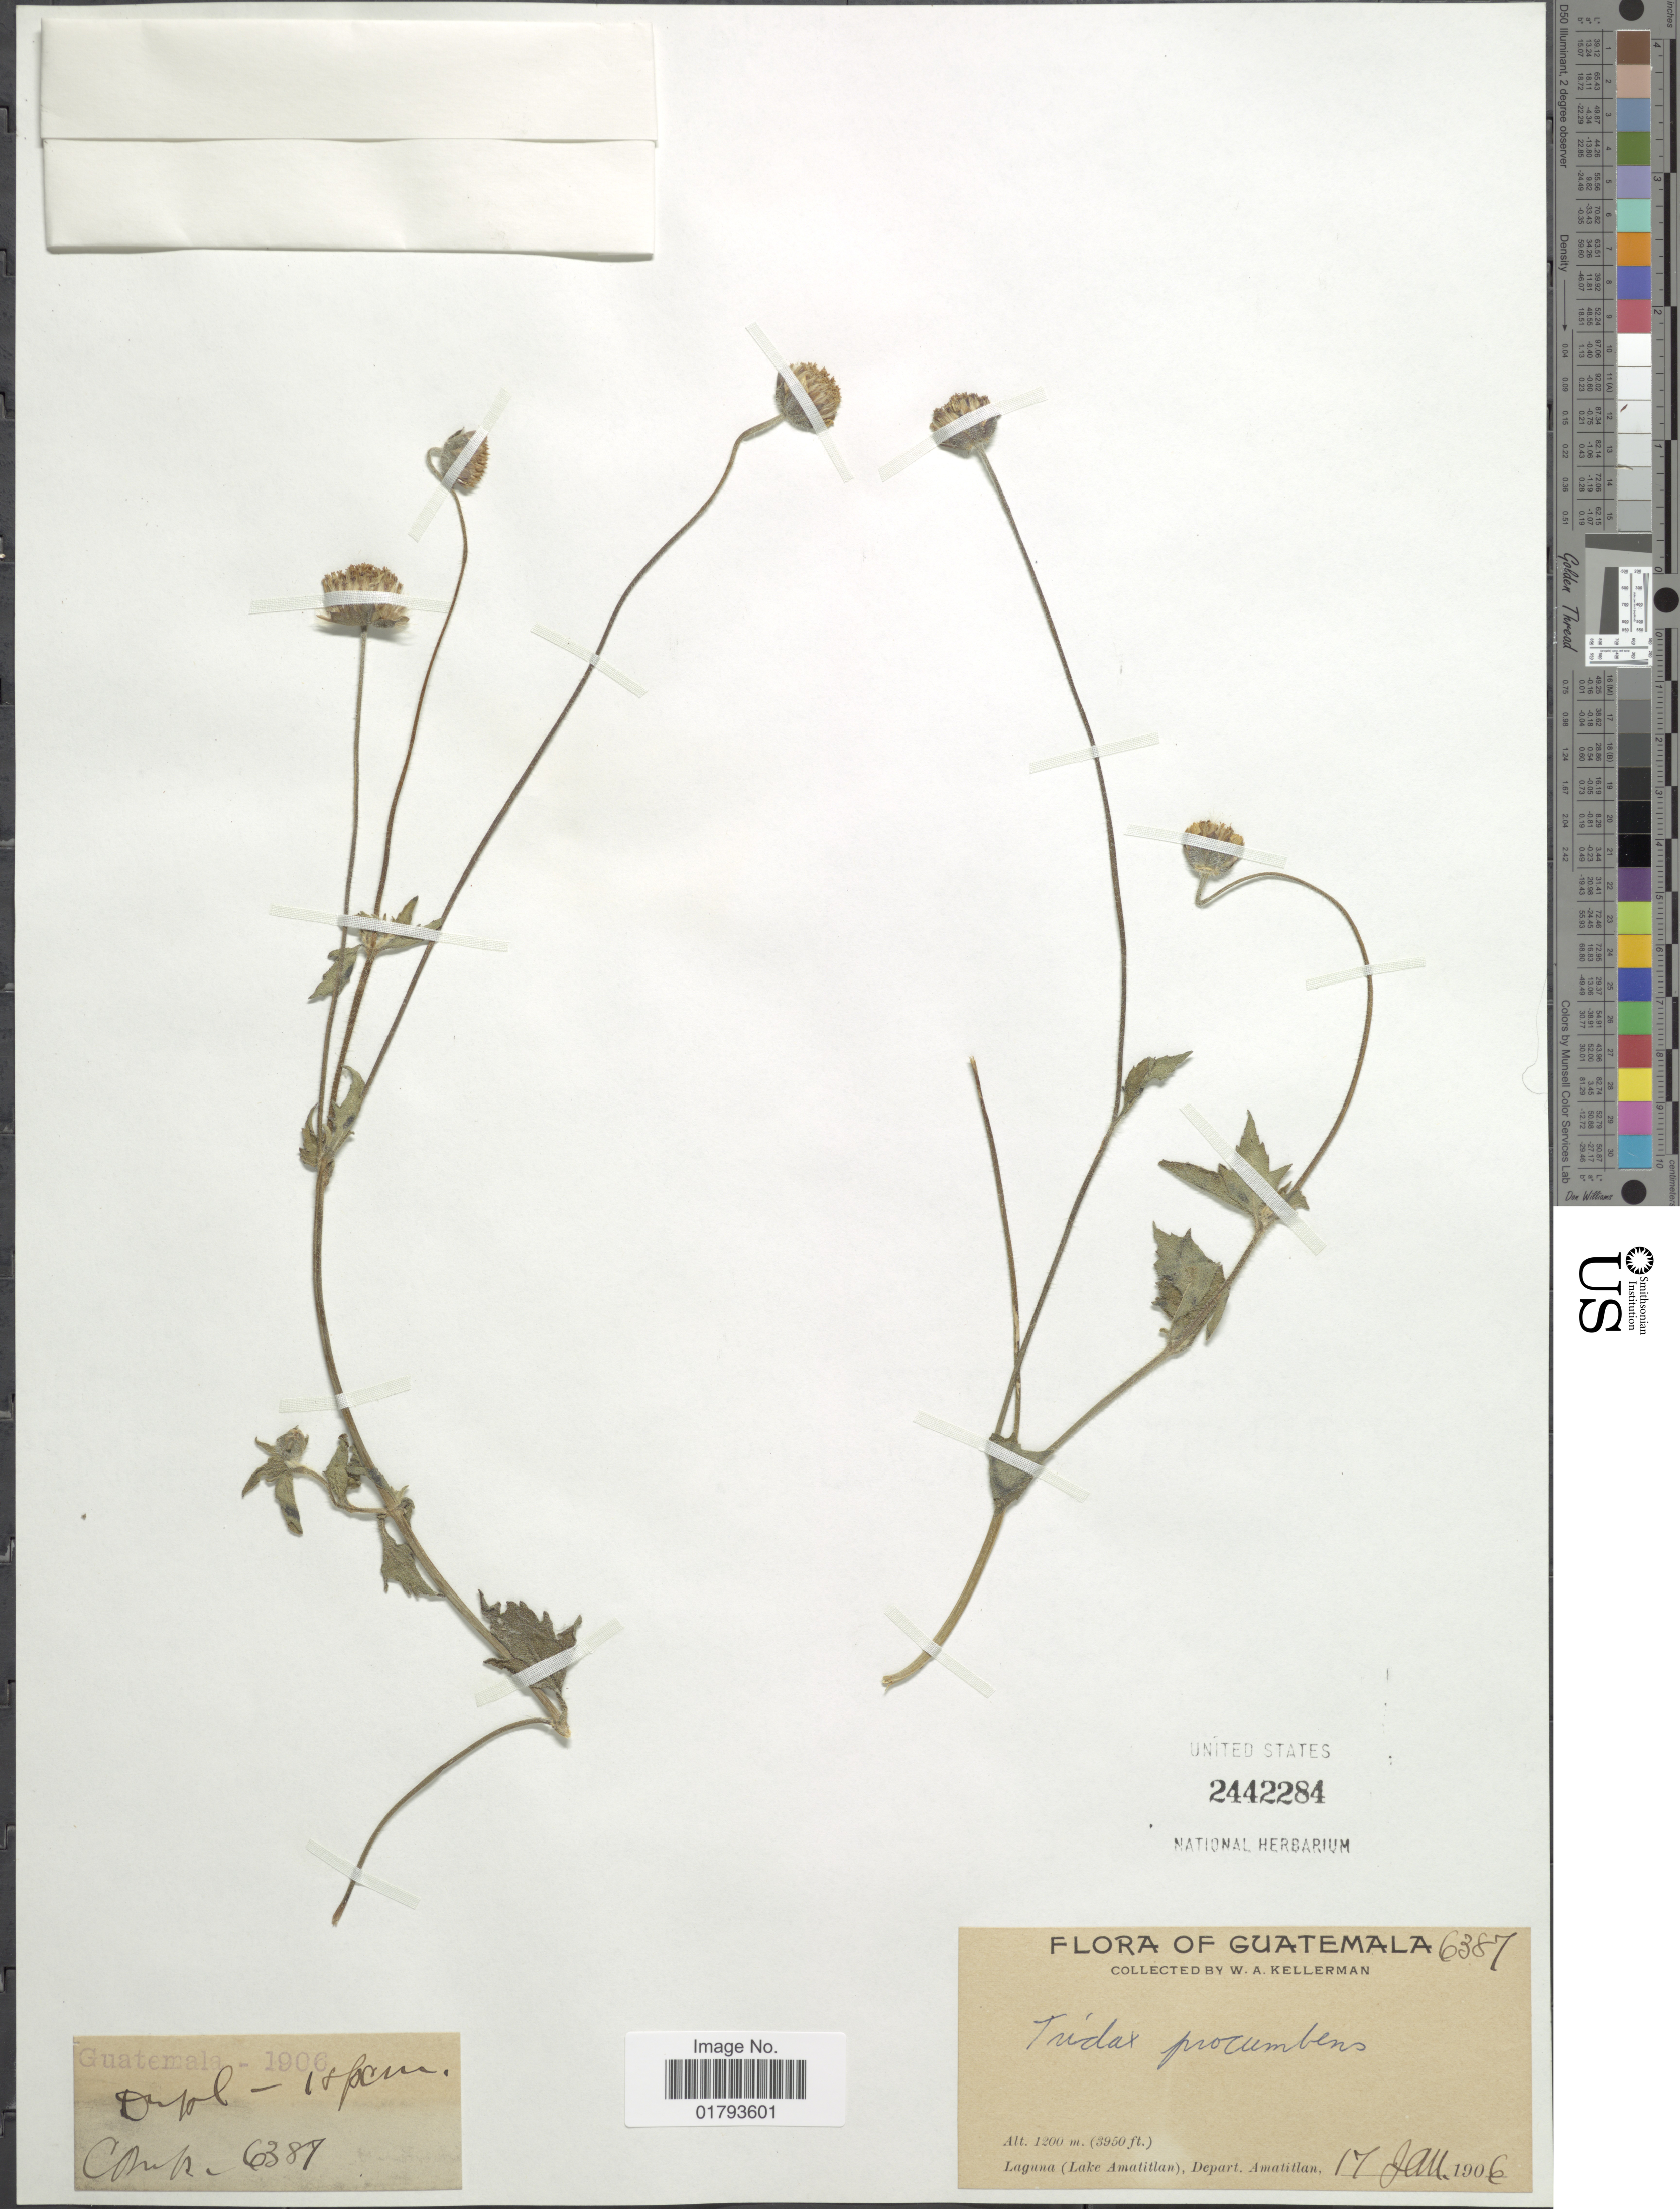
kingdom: Plantae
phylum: Tracheophyta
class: Magnoliopsida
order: Asterales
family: Asteraceae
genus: Tridax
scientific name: Tridax procumbens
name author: L.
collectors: W. Kellerman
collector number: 6387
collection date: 1906-01-17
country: Guatemala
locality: Laguna (Lake Amatitlan), Depart. Amatitlan.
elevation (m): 1200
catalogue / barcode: US 2442284